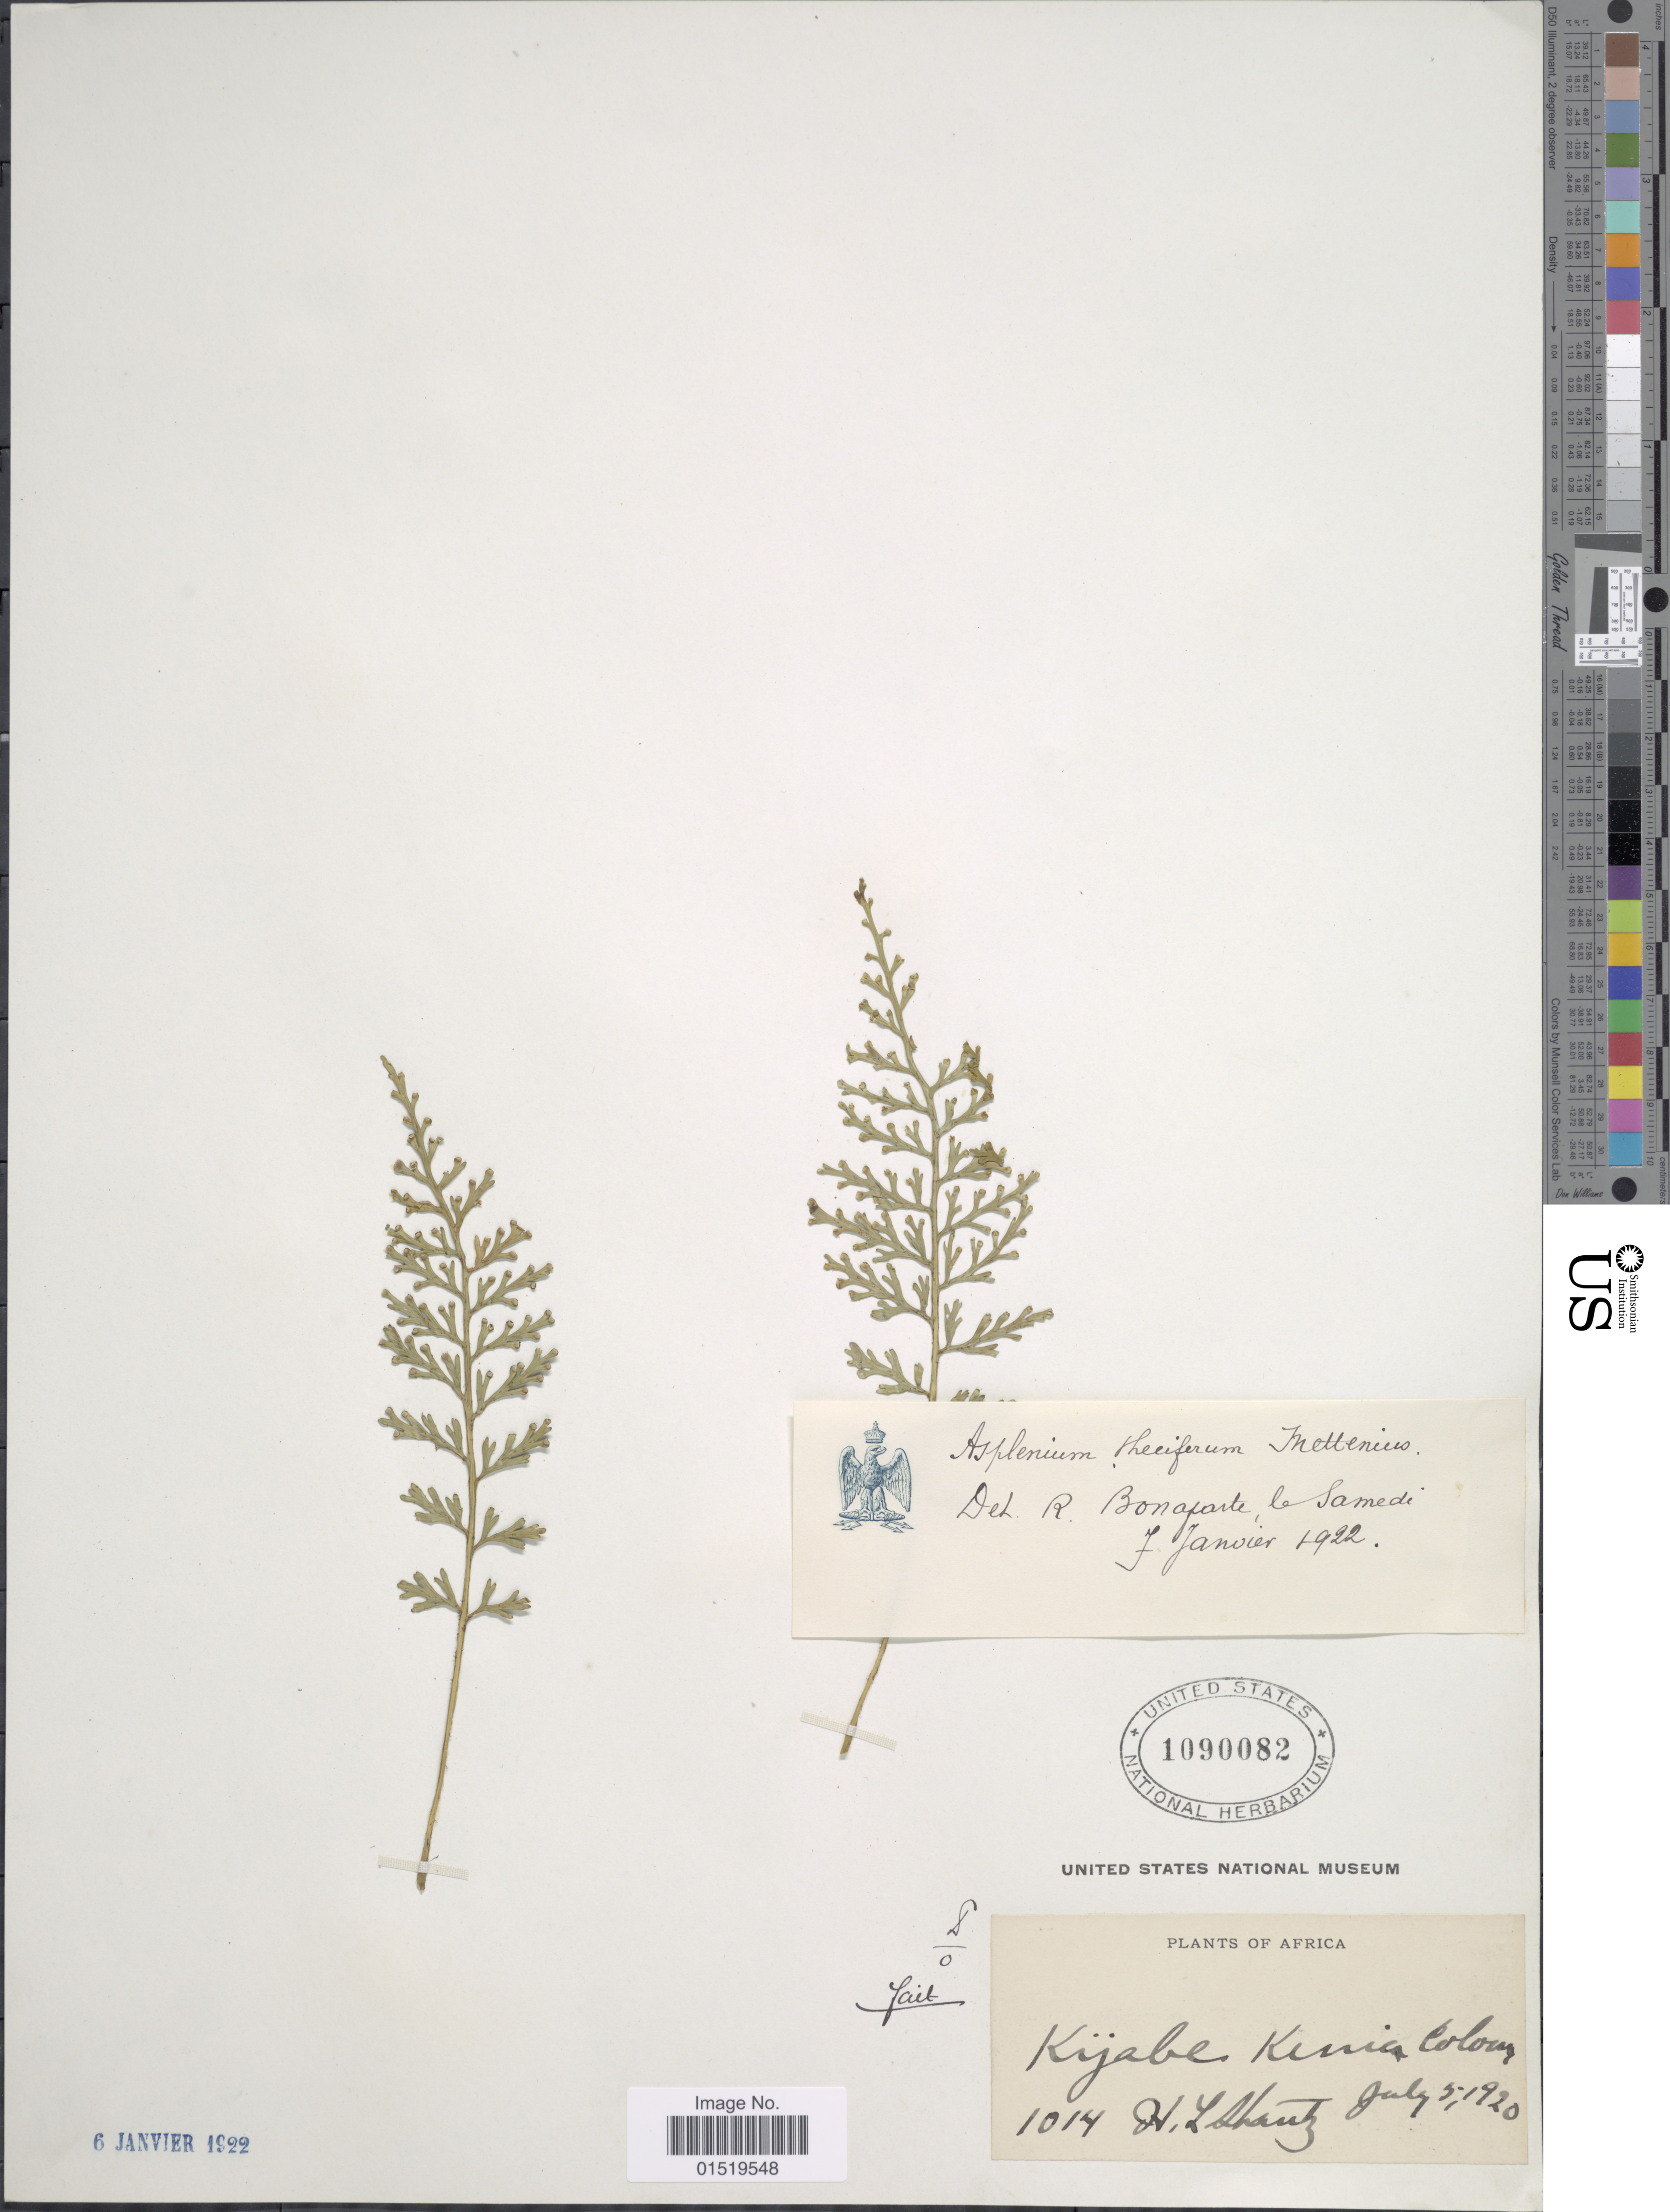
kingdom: Plantae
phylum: Tracheophyta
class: Polypodiopsida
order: Polypodiales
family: Aspleniaceae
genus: Asplenium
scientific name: Asplenium theciferum var. concinnum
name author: (Schrad.) Schelpe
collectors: H. Shantz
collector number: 1014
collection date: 1920-07-05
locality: Kijbae Kinia Colony [interpreted]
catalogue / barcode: US 1090082